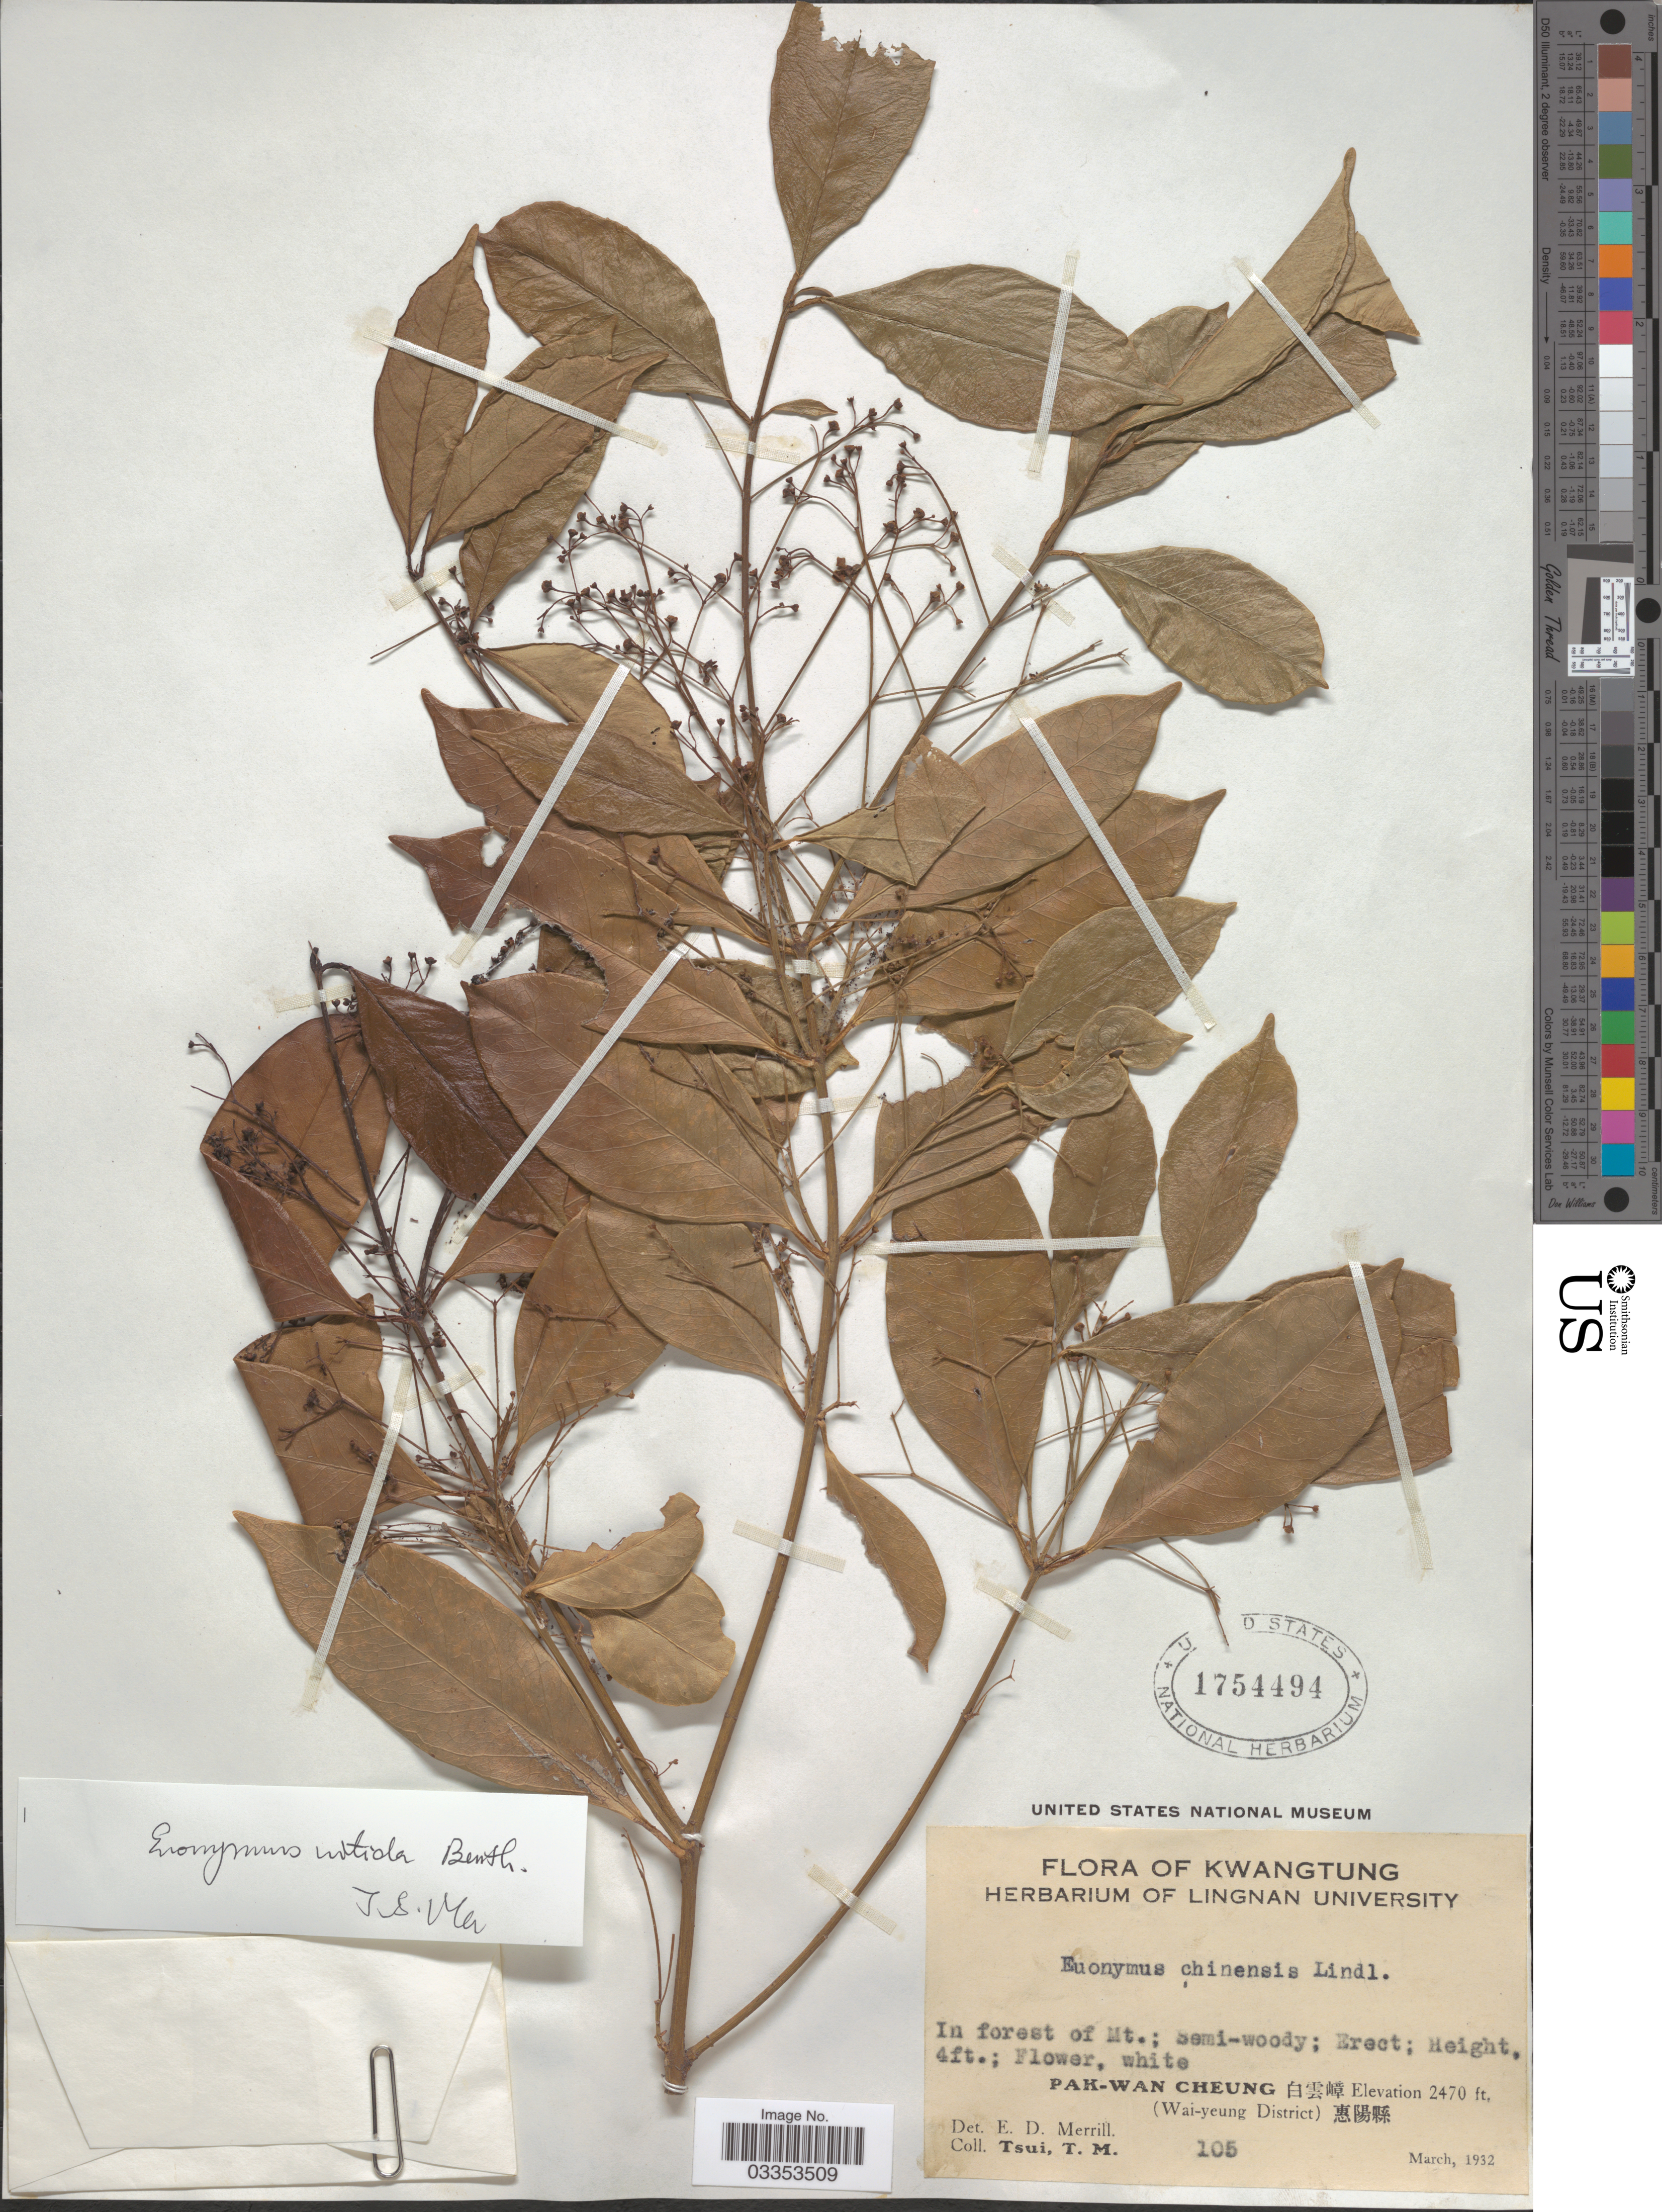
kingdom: Plantae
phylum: Tracheophyta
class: Magnoliopsida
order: Celastrales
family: Celastraceae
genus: Euonymus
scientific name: Euonymus nitidus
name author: Benth.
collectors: T. Tsui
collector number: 105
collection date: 1932-03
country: China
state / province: Guangdong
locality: Kwangtung. Pak-Wan Cheung X. (Wai-yeung District) X.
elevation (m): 753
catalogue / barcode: US 1754494